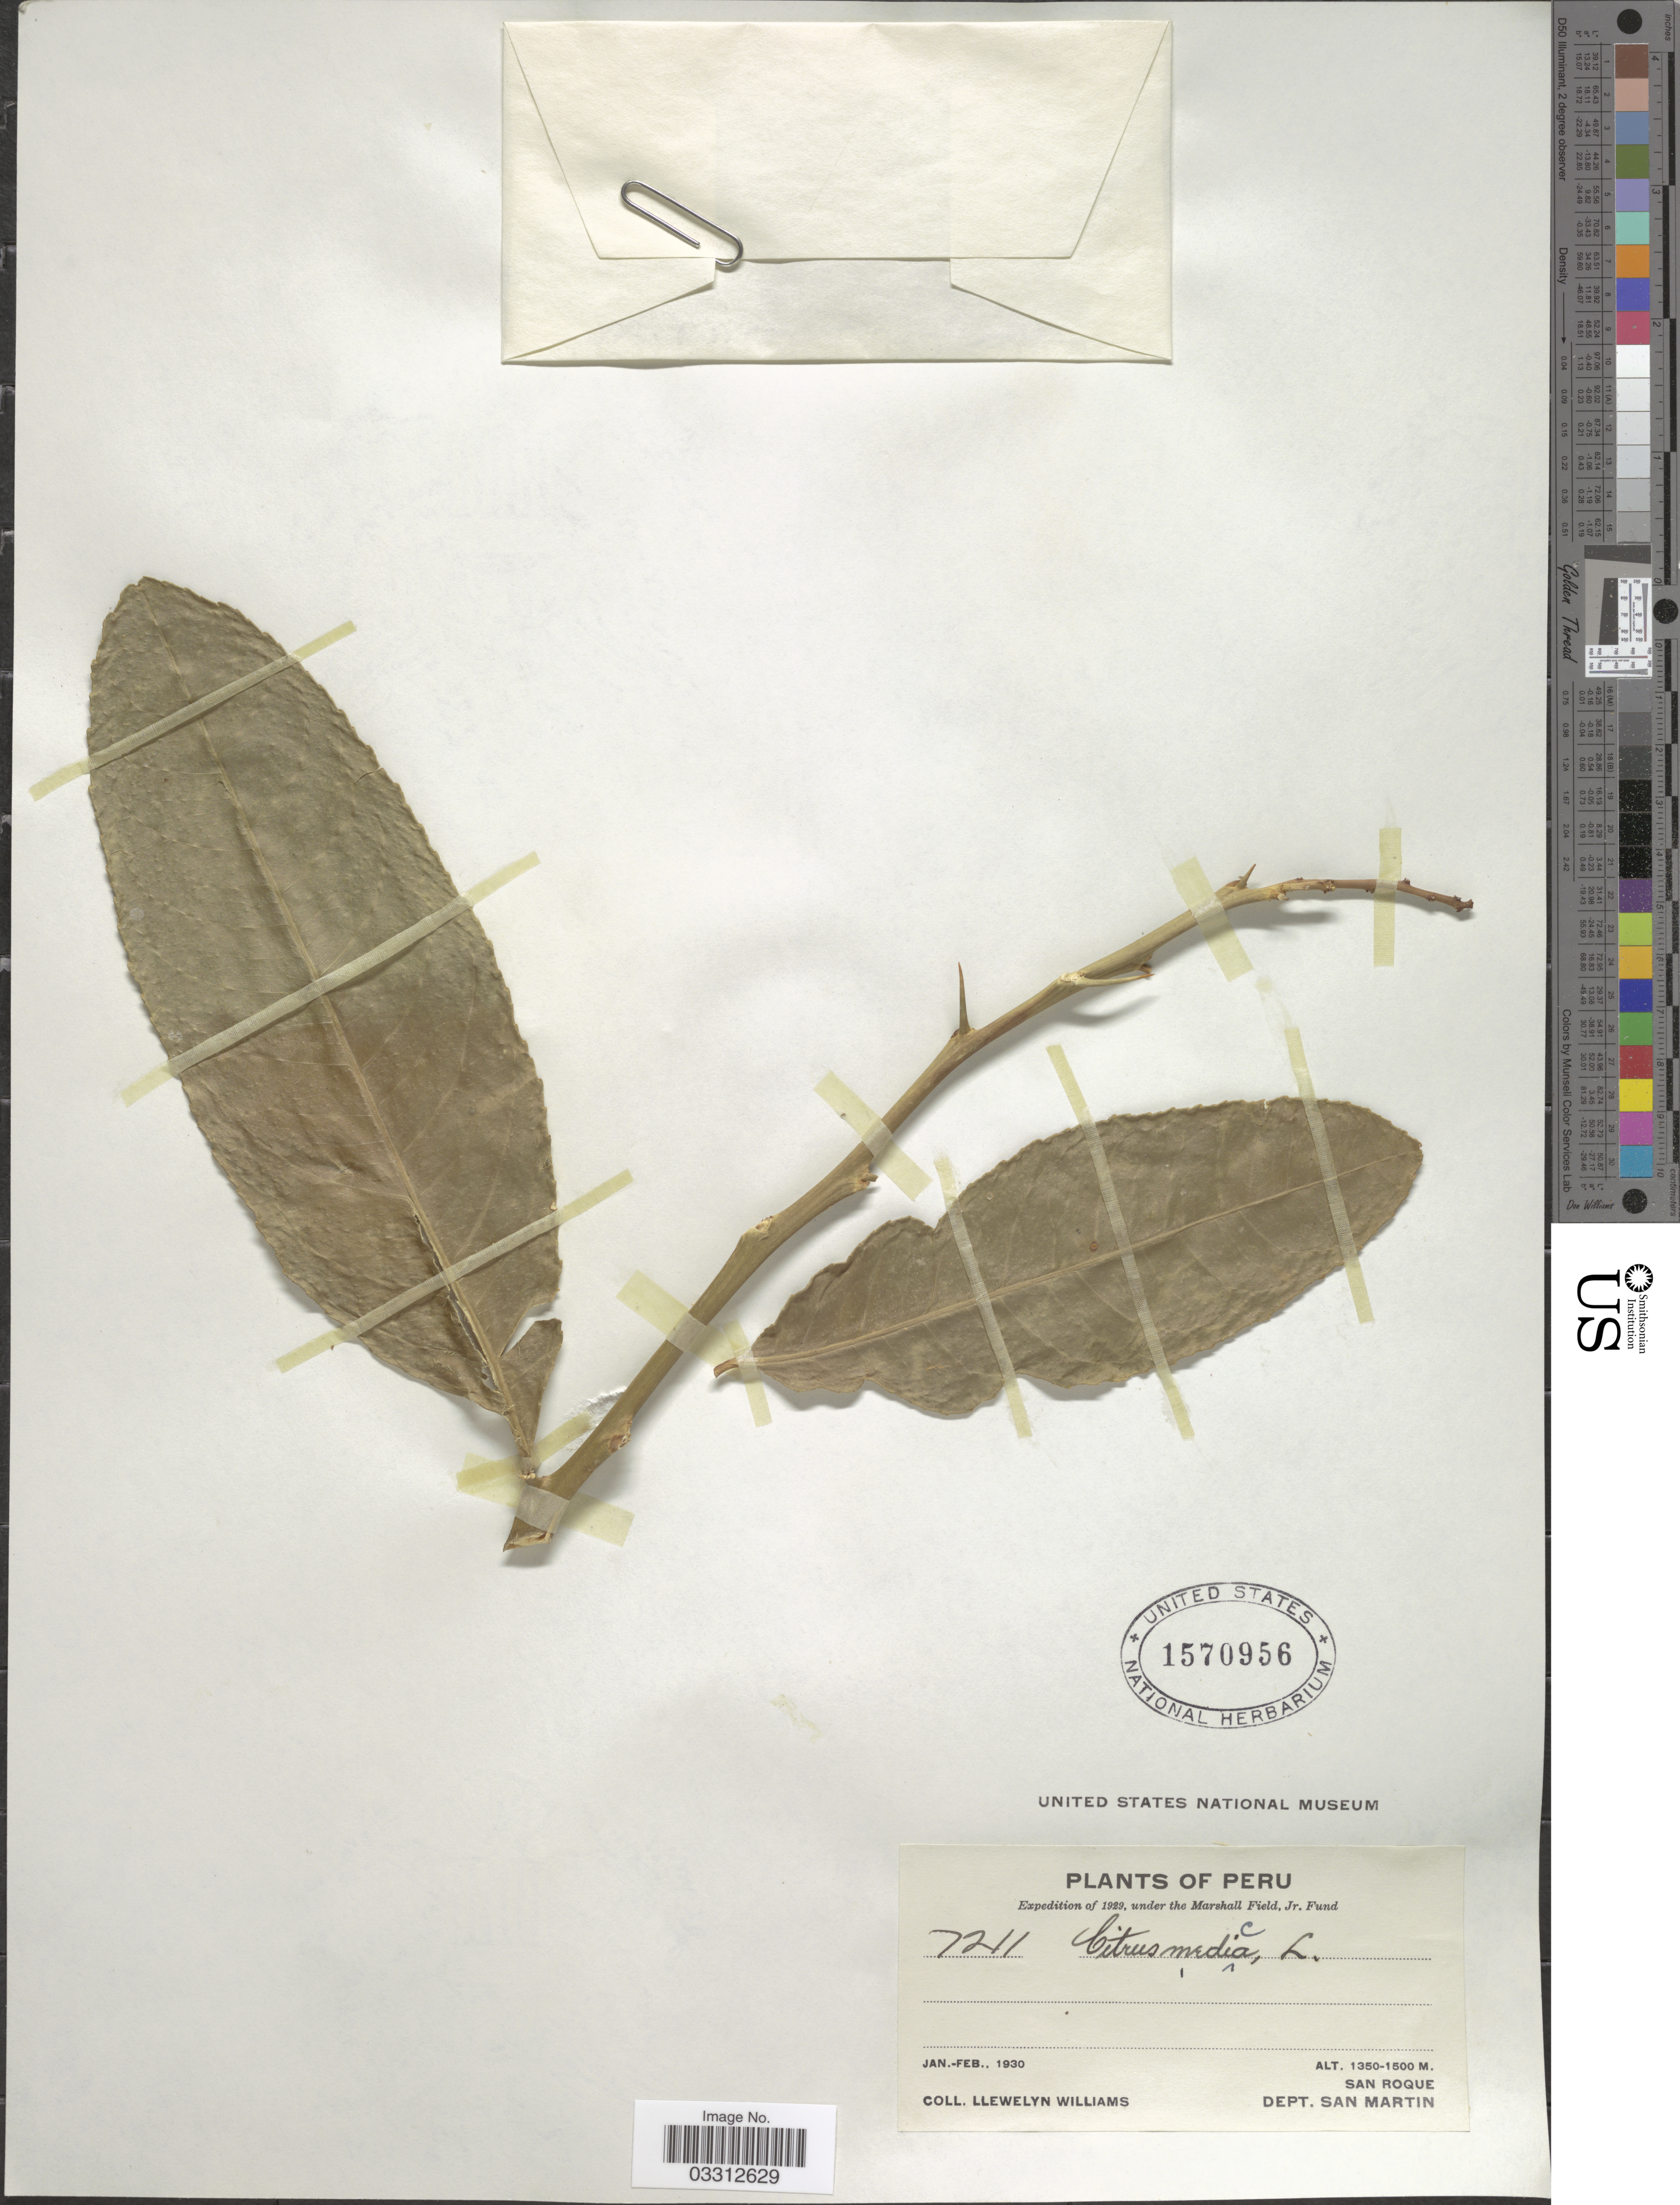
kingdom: Plantae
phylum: Tracheophyta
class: Magnoliopsida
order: Sapindales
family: Rutaceae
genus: Citrus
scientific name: Citrus medica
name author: L.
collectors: Ll. Williams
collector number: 7211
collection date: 1930-01/1930-02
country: Peru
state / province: San Martín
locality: San Roque, Dept. San Martin.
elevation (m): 1350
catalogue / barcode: US 1570956